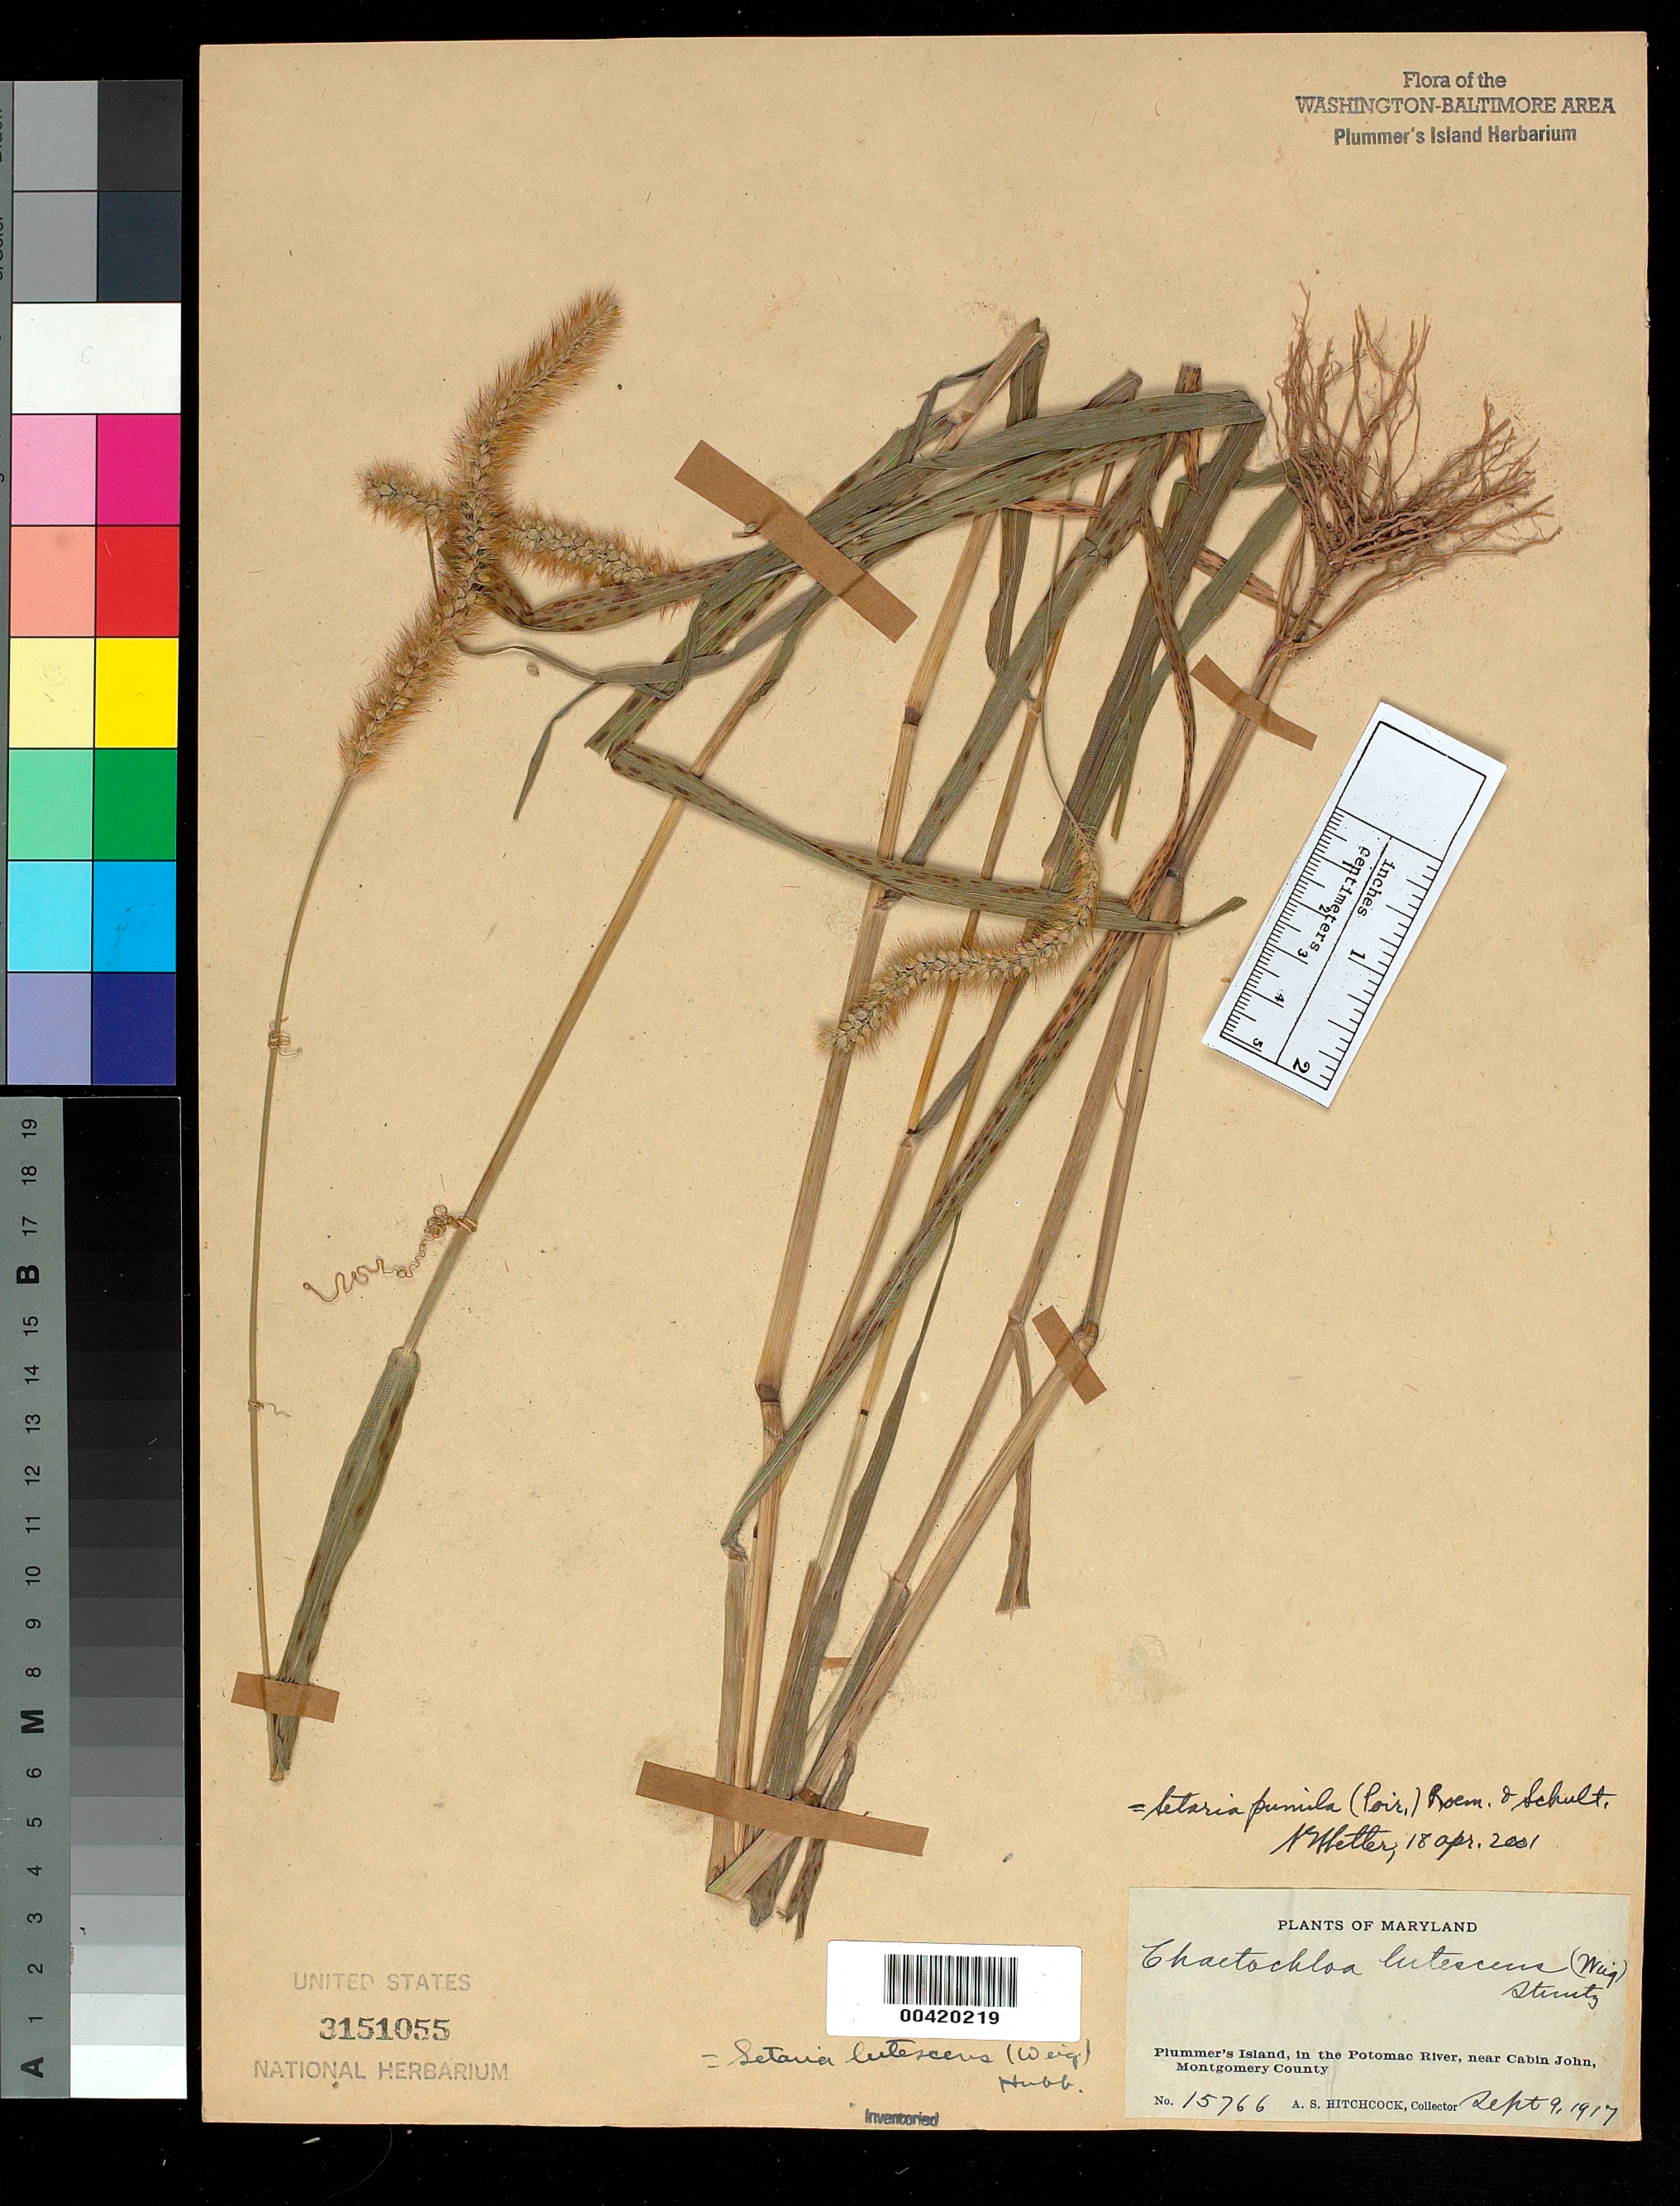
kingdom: Plantae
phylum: Tracheophyta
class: Liliopsida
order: Poales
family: Poaceae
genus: Setaria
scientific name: Setaria pumila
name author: (Poir.) Roem. & Schult.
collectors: A. S. Hitchcock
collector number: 15766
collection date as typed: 09 Sep 1917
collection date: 1917-09-09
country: United States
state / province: Maryland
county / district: Montgomery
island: Plummers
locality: Plummer's Island C. & O. Canal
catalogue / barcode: US 3151055